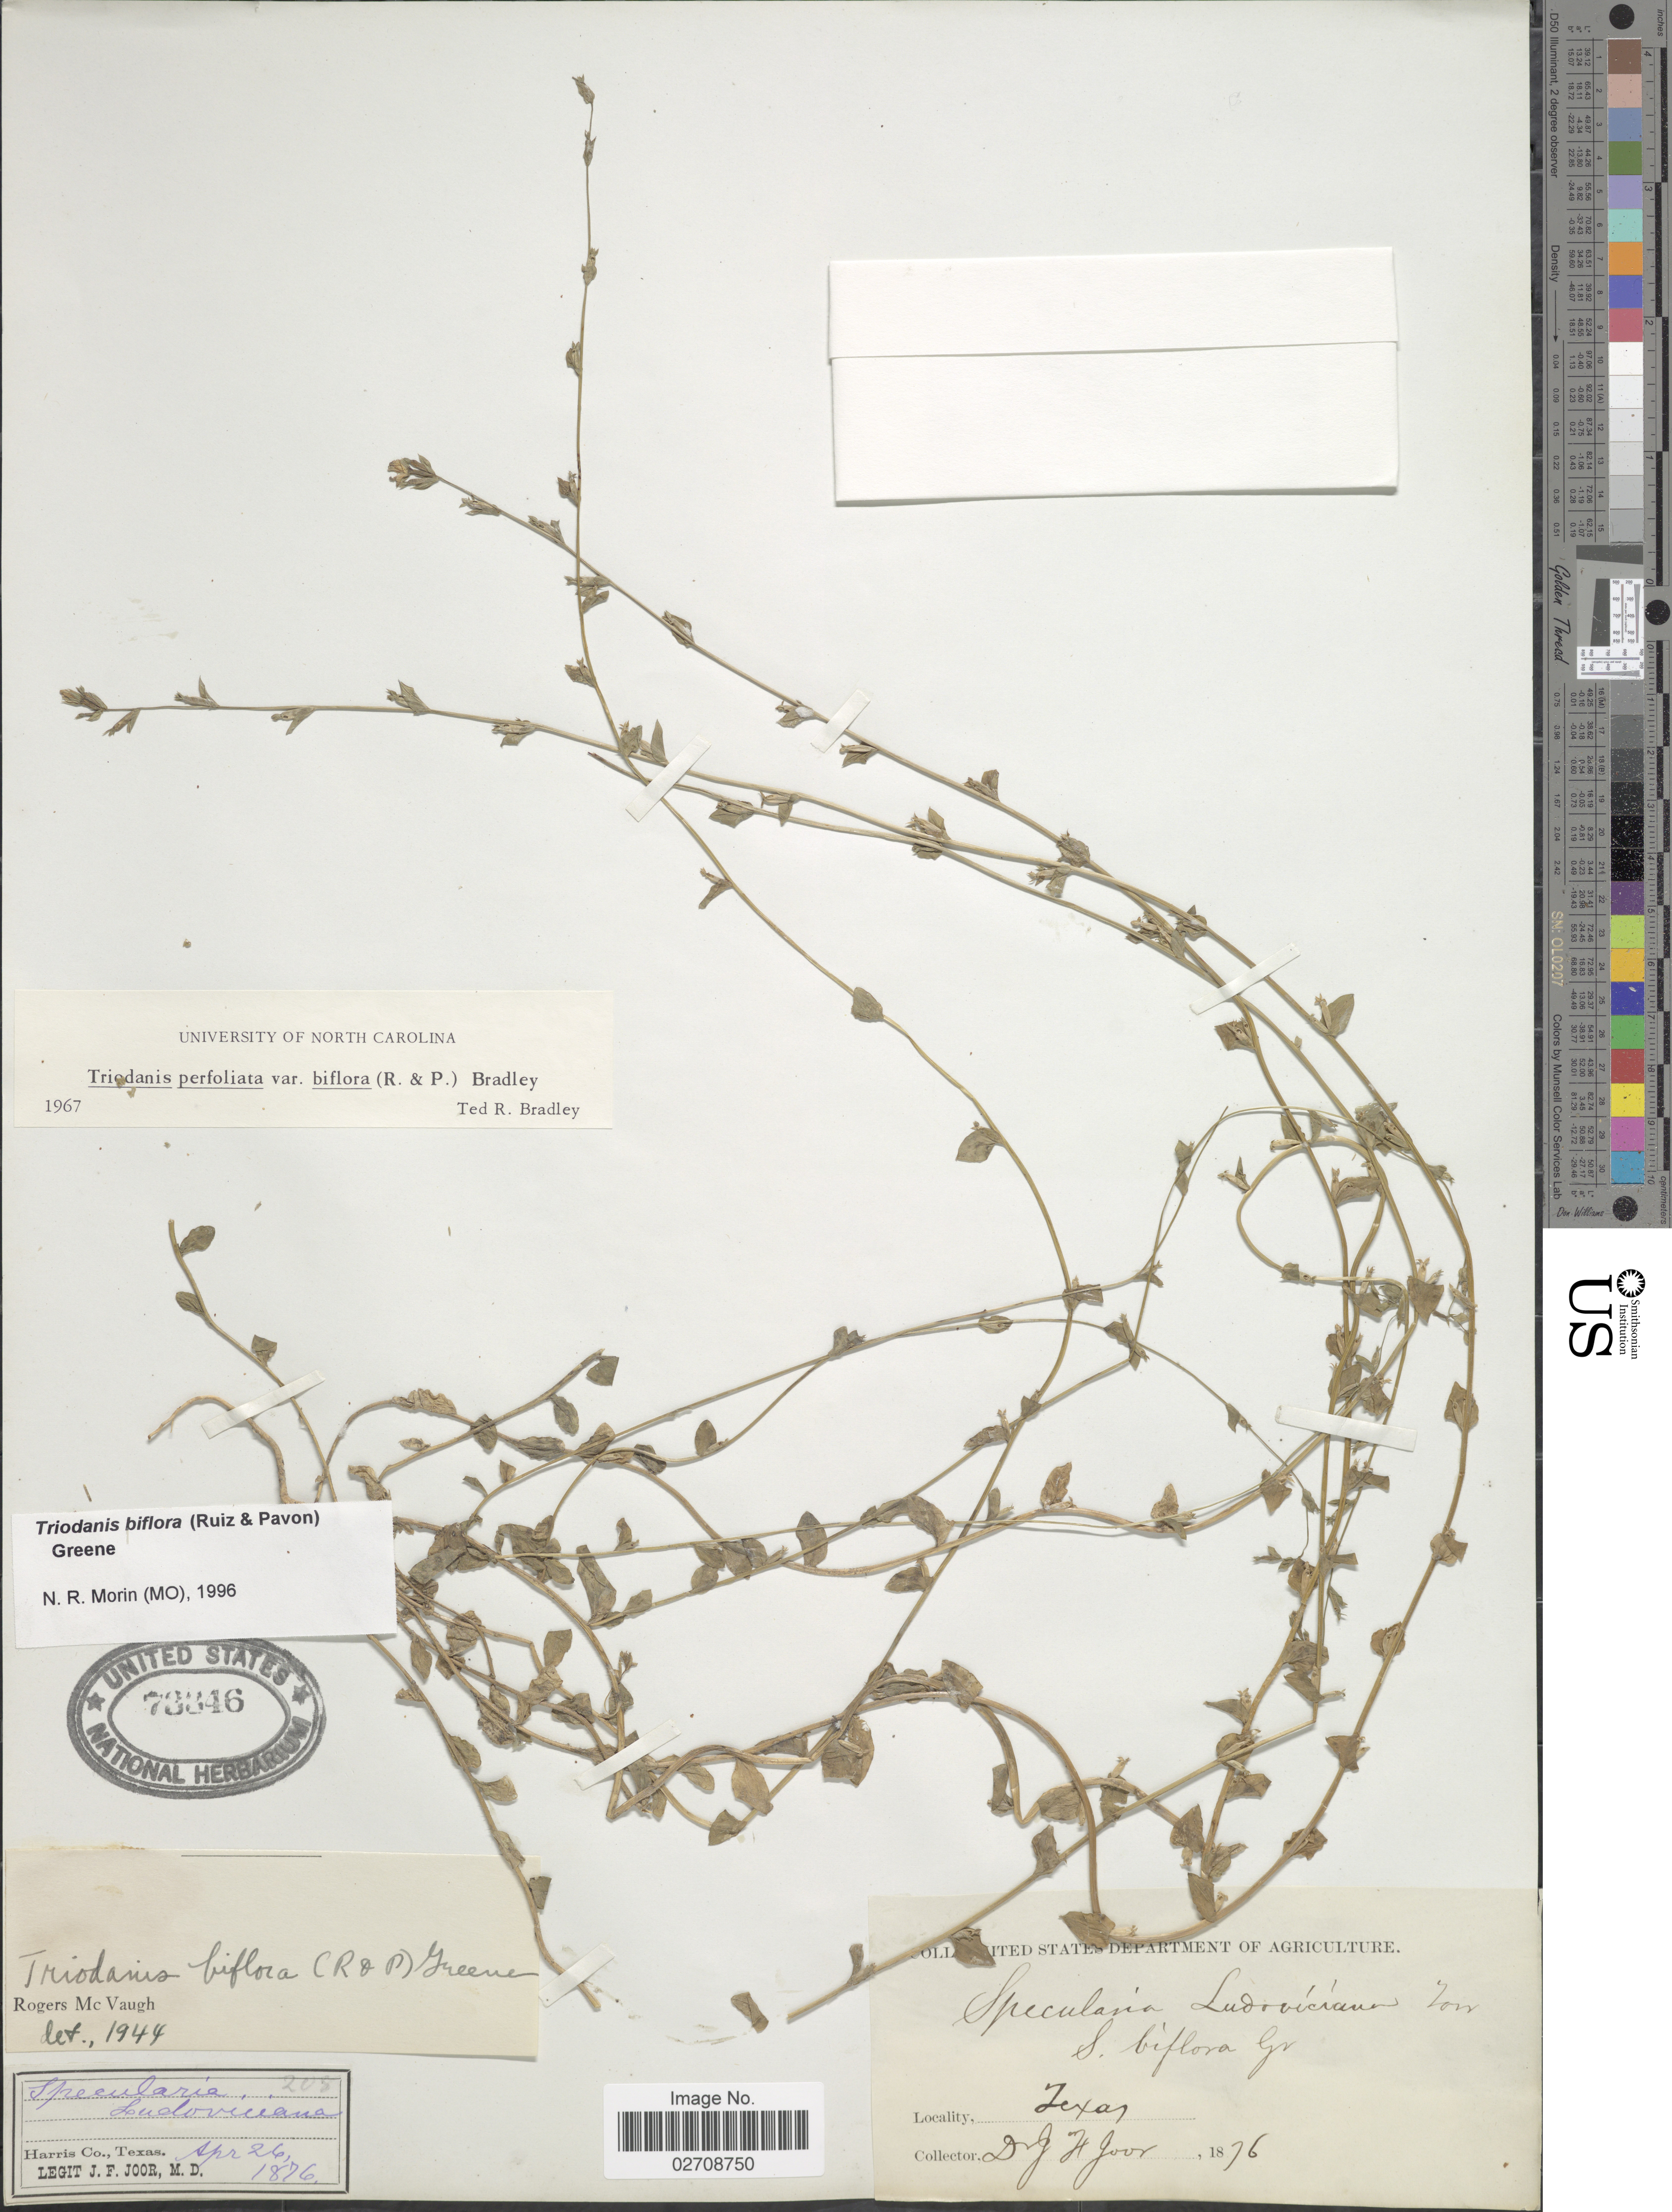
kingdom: Plantae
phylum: Tracheophyta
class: Magnoliopsida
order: Asterales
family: Campanulaceae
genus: Triodanis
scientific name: Triodanis biflora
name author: (Ruiz & Pav.) Greene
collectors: J. F. Joor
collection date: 1876-04-26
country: United States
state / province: Texas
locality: Harris Co., Texas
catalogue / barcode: US 73346